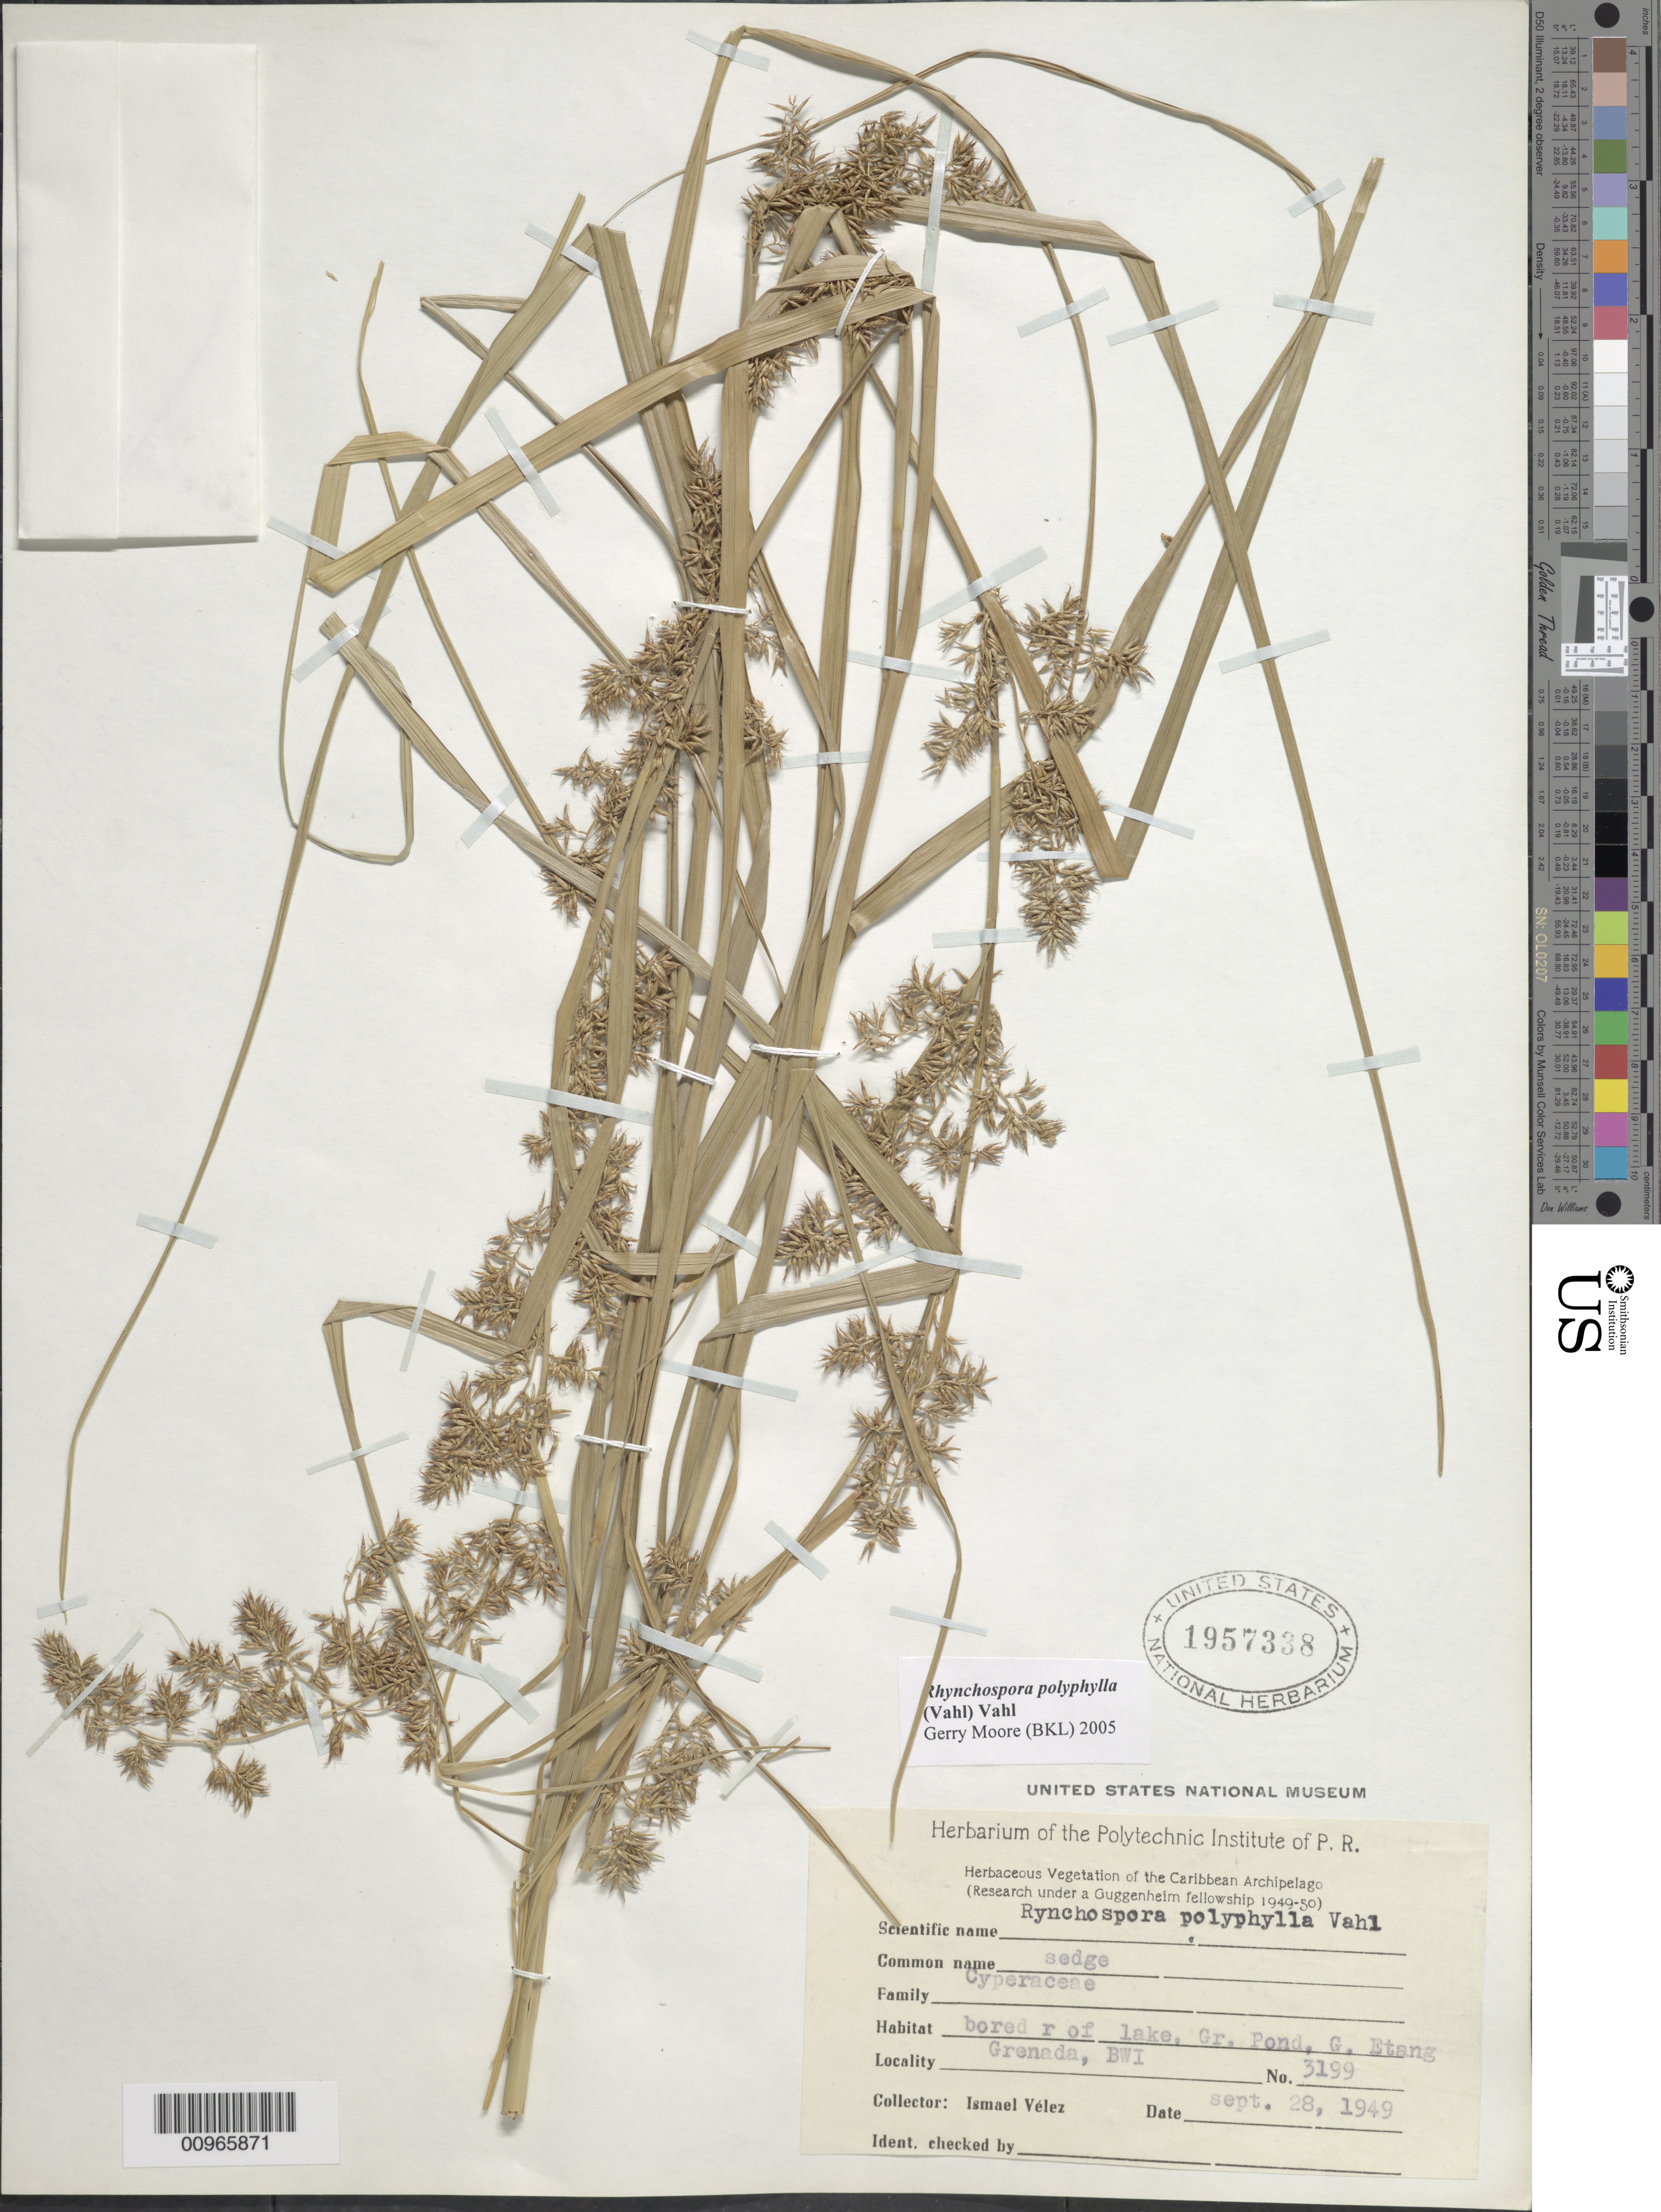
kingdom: Plantae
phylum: Tracheophyta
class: Liliopsida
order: Poales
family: Cyperaceae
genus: Rhynchospora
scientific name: Rhynchospora polyphylla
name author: (Vahl) Vahl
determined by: Moore, G.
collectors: I. Velez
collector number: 3199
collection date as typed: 28 Sep 1949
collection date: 1949-09-28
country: Grenada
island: Grenada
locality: Border of lake, Gr. Pond, Grand Etang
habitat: Border of lake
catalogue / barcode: US 1957338